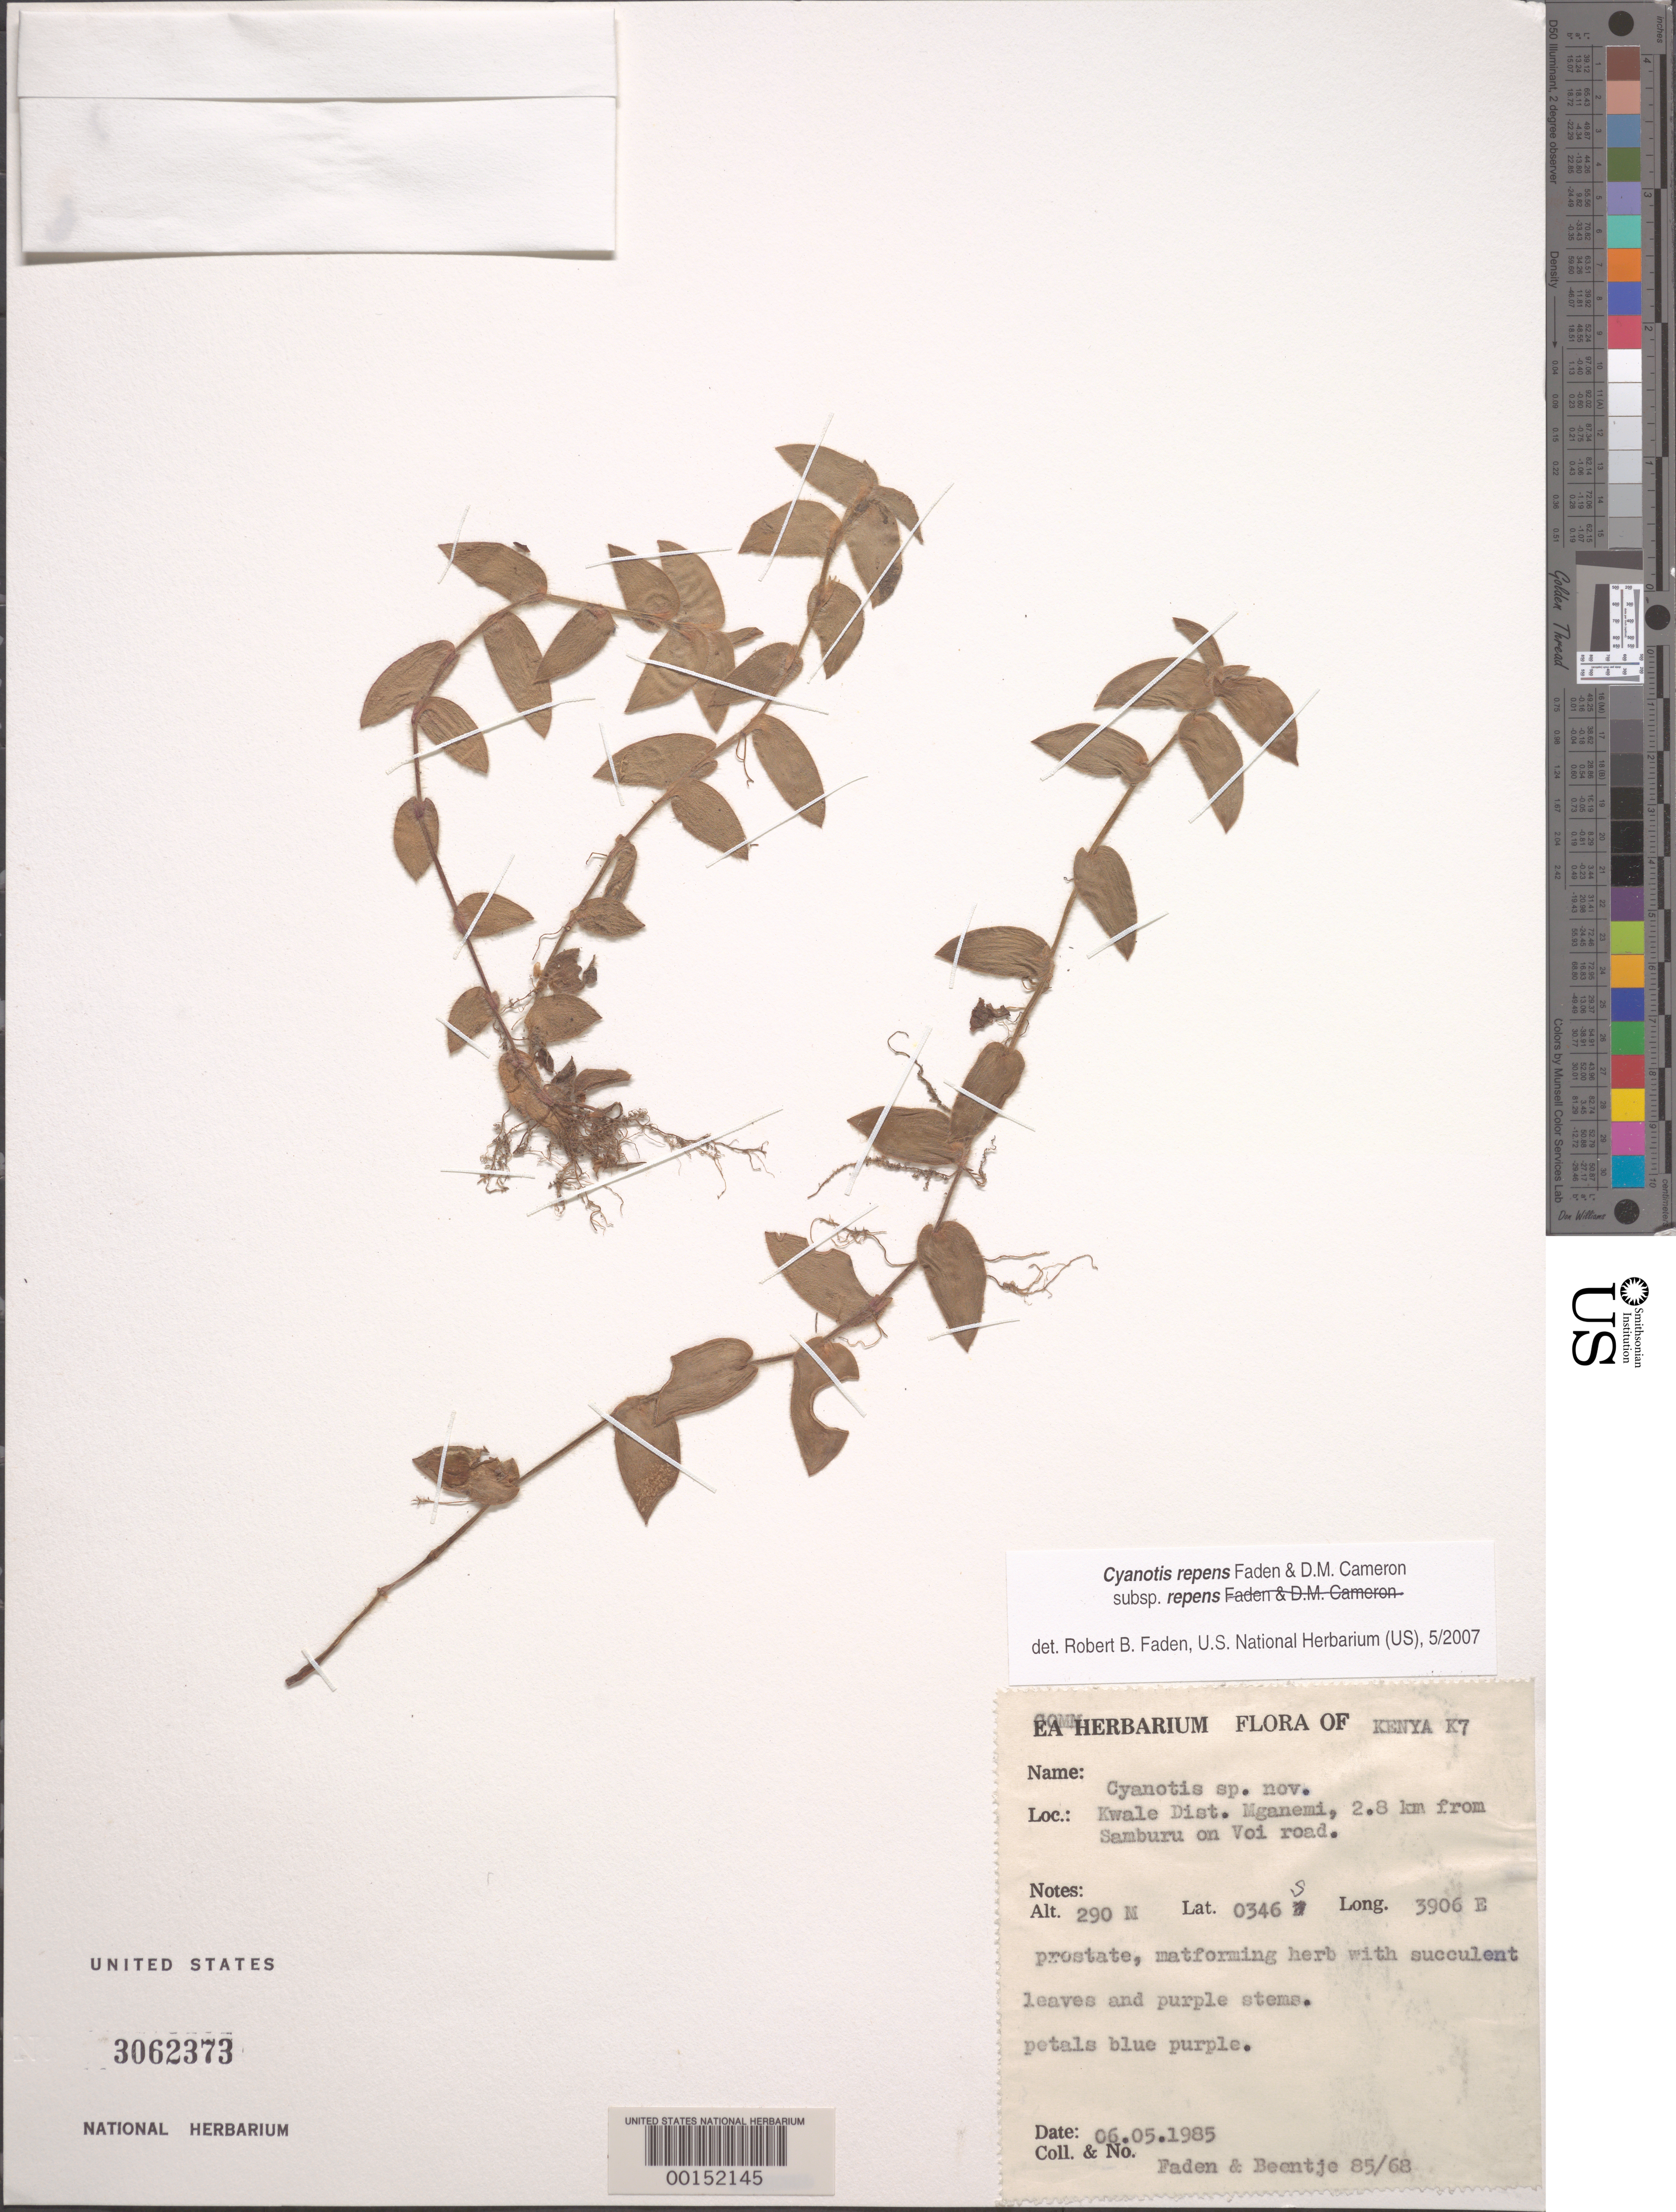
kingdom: Plantae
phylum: Tracheophyta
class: Liliopsida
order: Commelinales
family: Commelinaceae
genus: Cyanotis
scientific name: Cyanotis repens subsp. repens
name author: Faden & D.M. Cameron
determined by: Faden, Robert B., (US), Smithsonian Institution - National Museum of Natural History (UNITED STATES)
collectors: R. B. Faden & H. J. Beentje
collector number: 85/68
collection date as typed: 06 May 1985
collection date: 1985-05-06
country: Kenya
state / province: Kwale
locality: Mganemi, 2.8 km from samburu on voi rd.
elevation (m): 290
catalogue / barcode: US 3062373